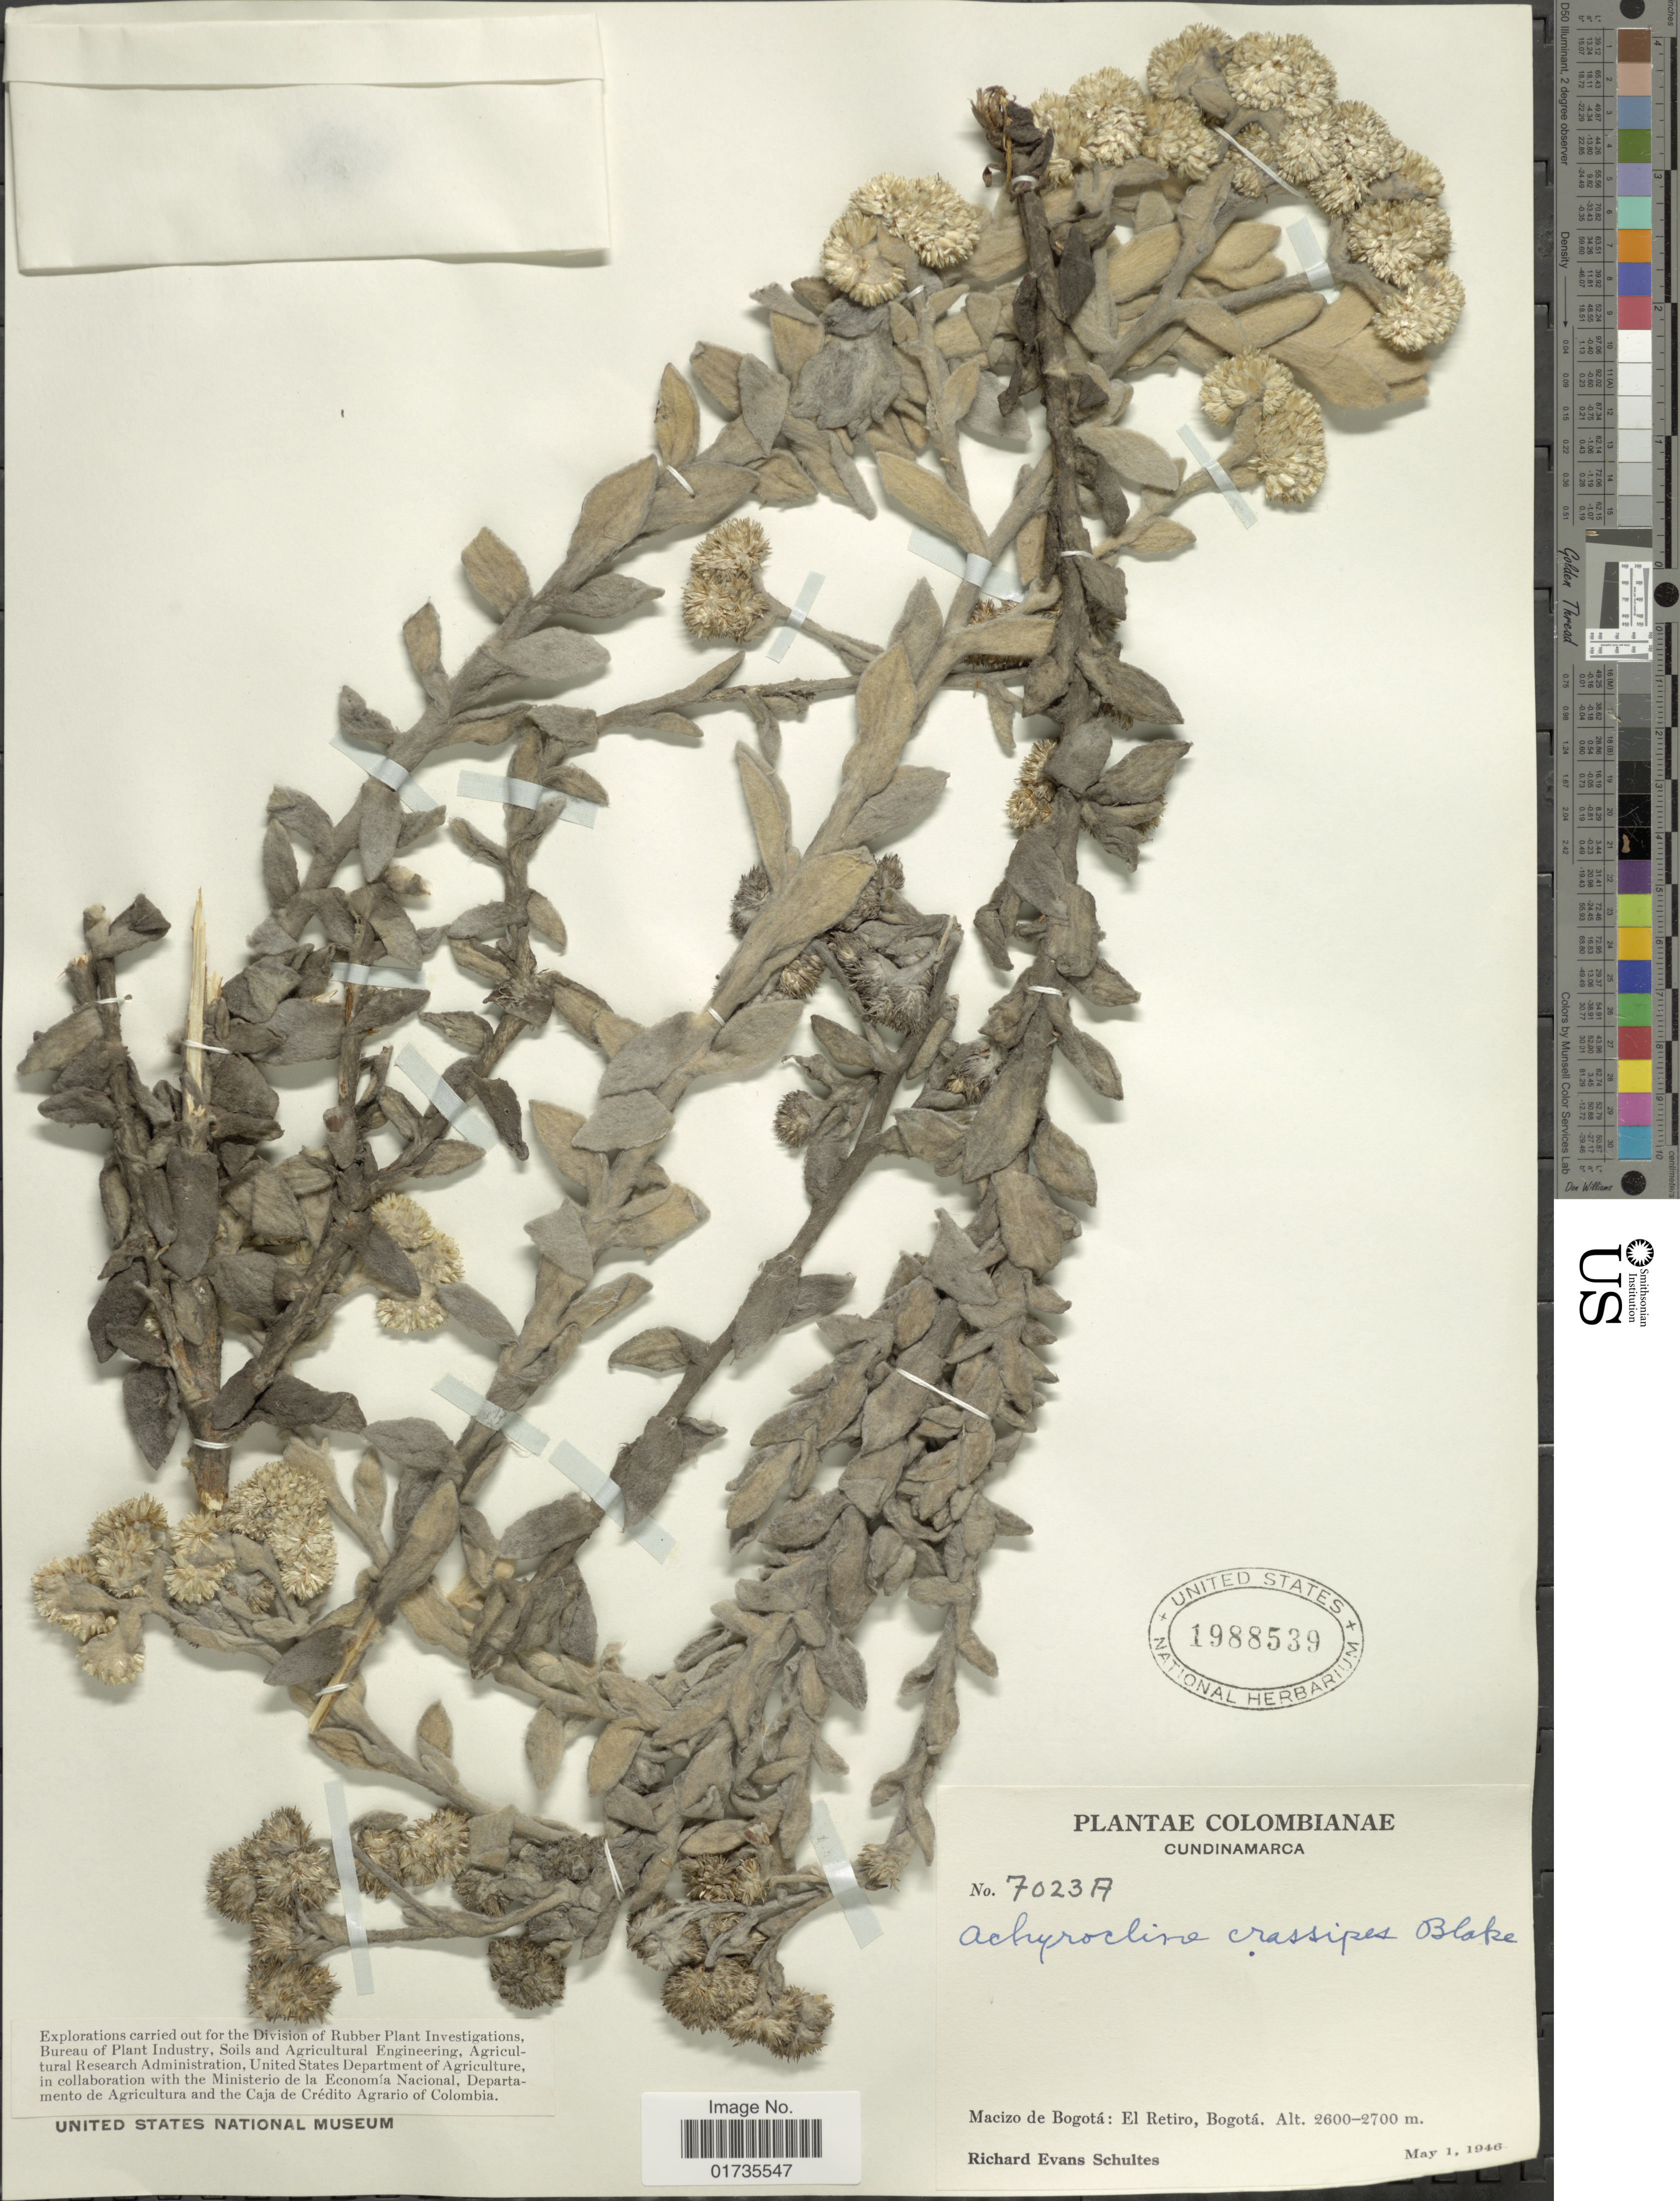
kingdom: Plantae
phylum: Tracheophyta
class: Magnoliopsida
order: Asterales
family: Asteraceae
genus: Achyrocline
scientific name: Achyrocline crassiceps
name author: S.F. Blake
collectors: R. E. Schultes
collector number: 7023A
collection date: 1946-05-01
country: Colombia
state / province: Cundinamarca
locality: Cundinamarca. Macizo de Bogota: El Retiro, Bogota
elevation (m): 2600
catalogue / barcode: US 1988539